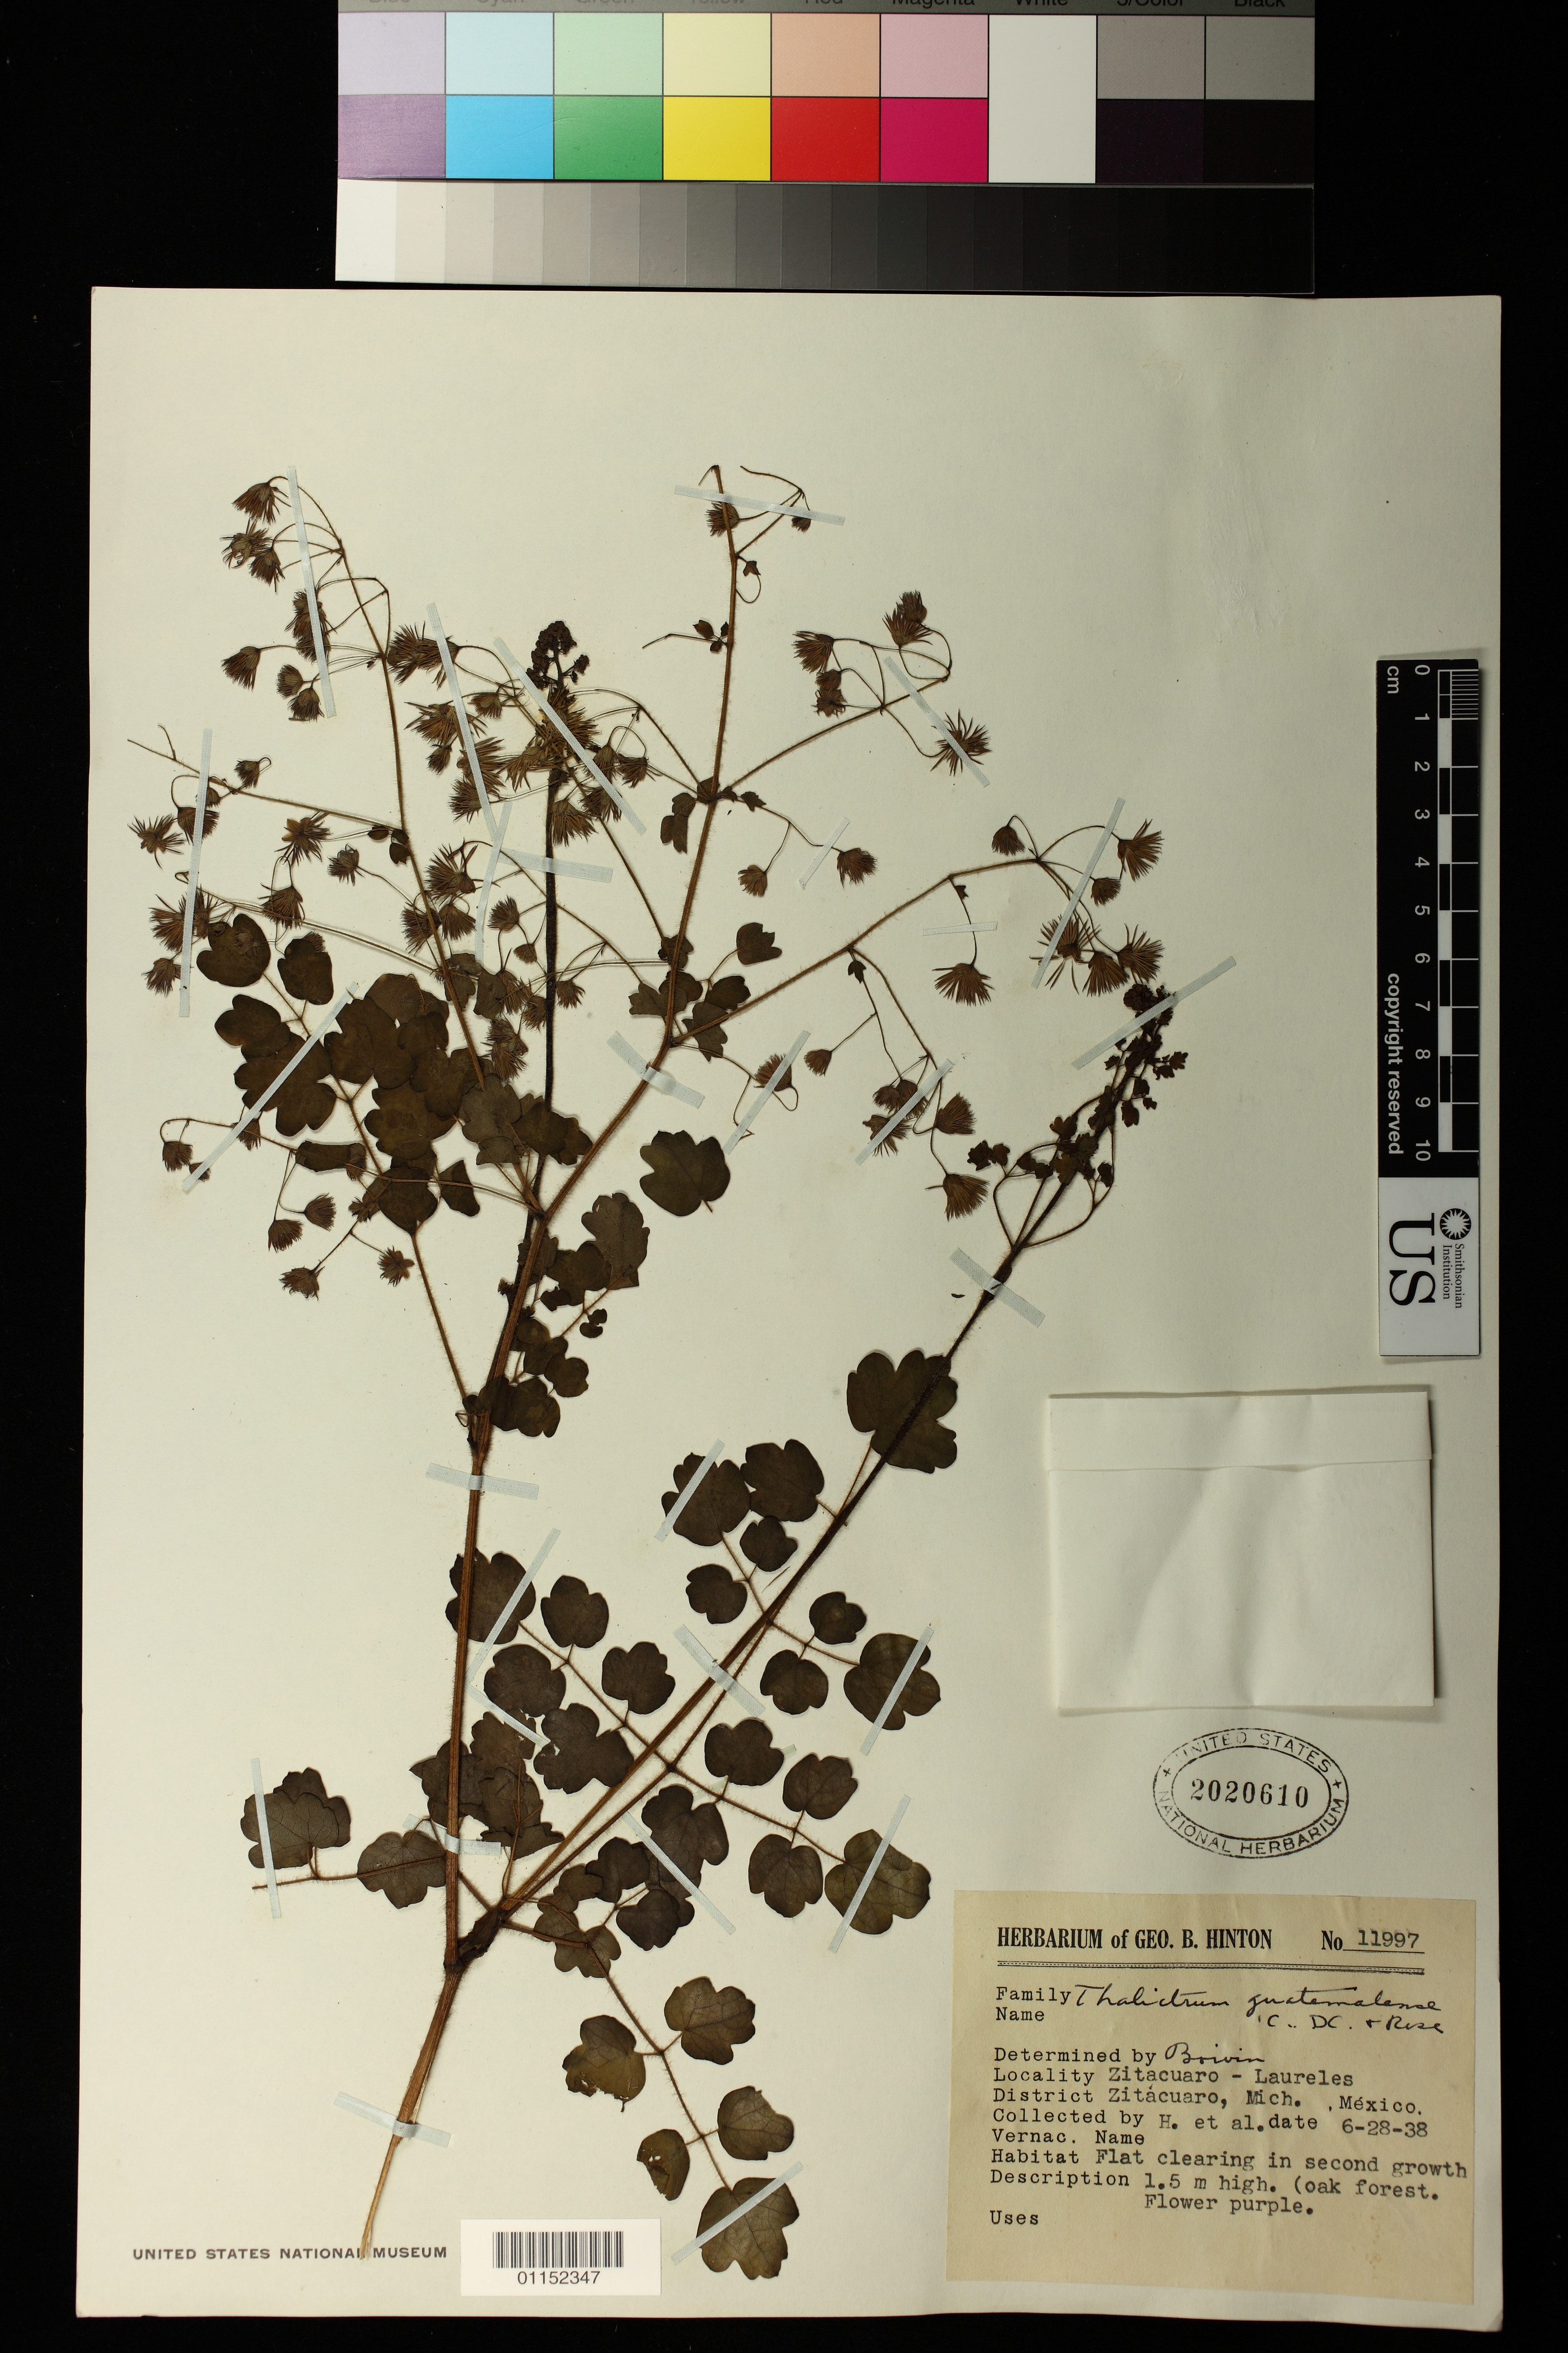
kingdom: Plantae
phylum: Tracheophyta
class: Magnoliopsida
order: Ranunculales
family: Ranunculaceae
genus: Thalictrum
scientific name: Thalictrum guatemalense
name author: C. DC. & Rose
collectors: G. B. Hinton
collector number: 11997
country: Mexico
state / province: Michoacán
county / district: Zitacuaro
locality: Zitacuaro to Laureles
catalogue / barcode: US 2020610